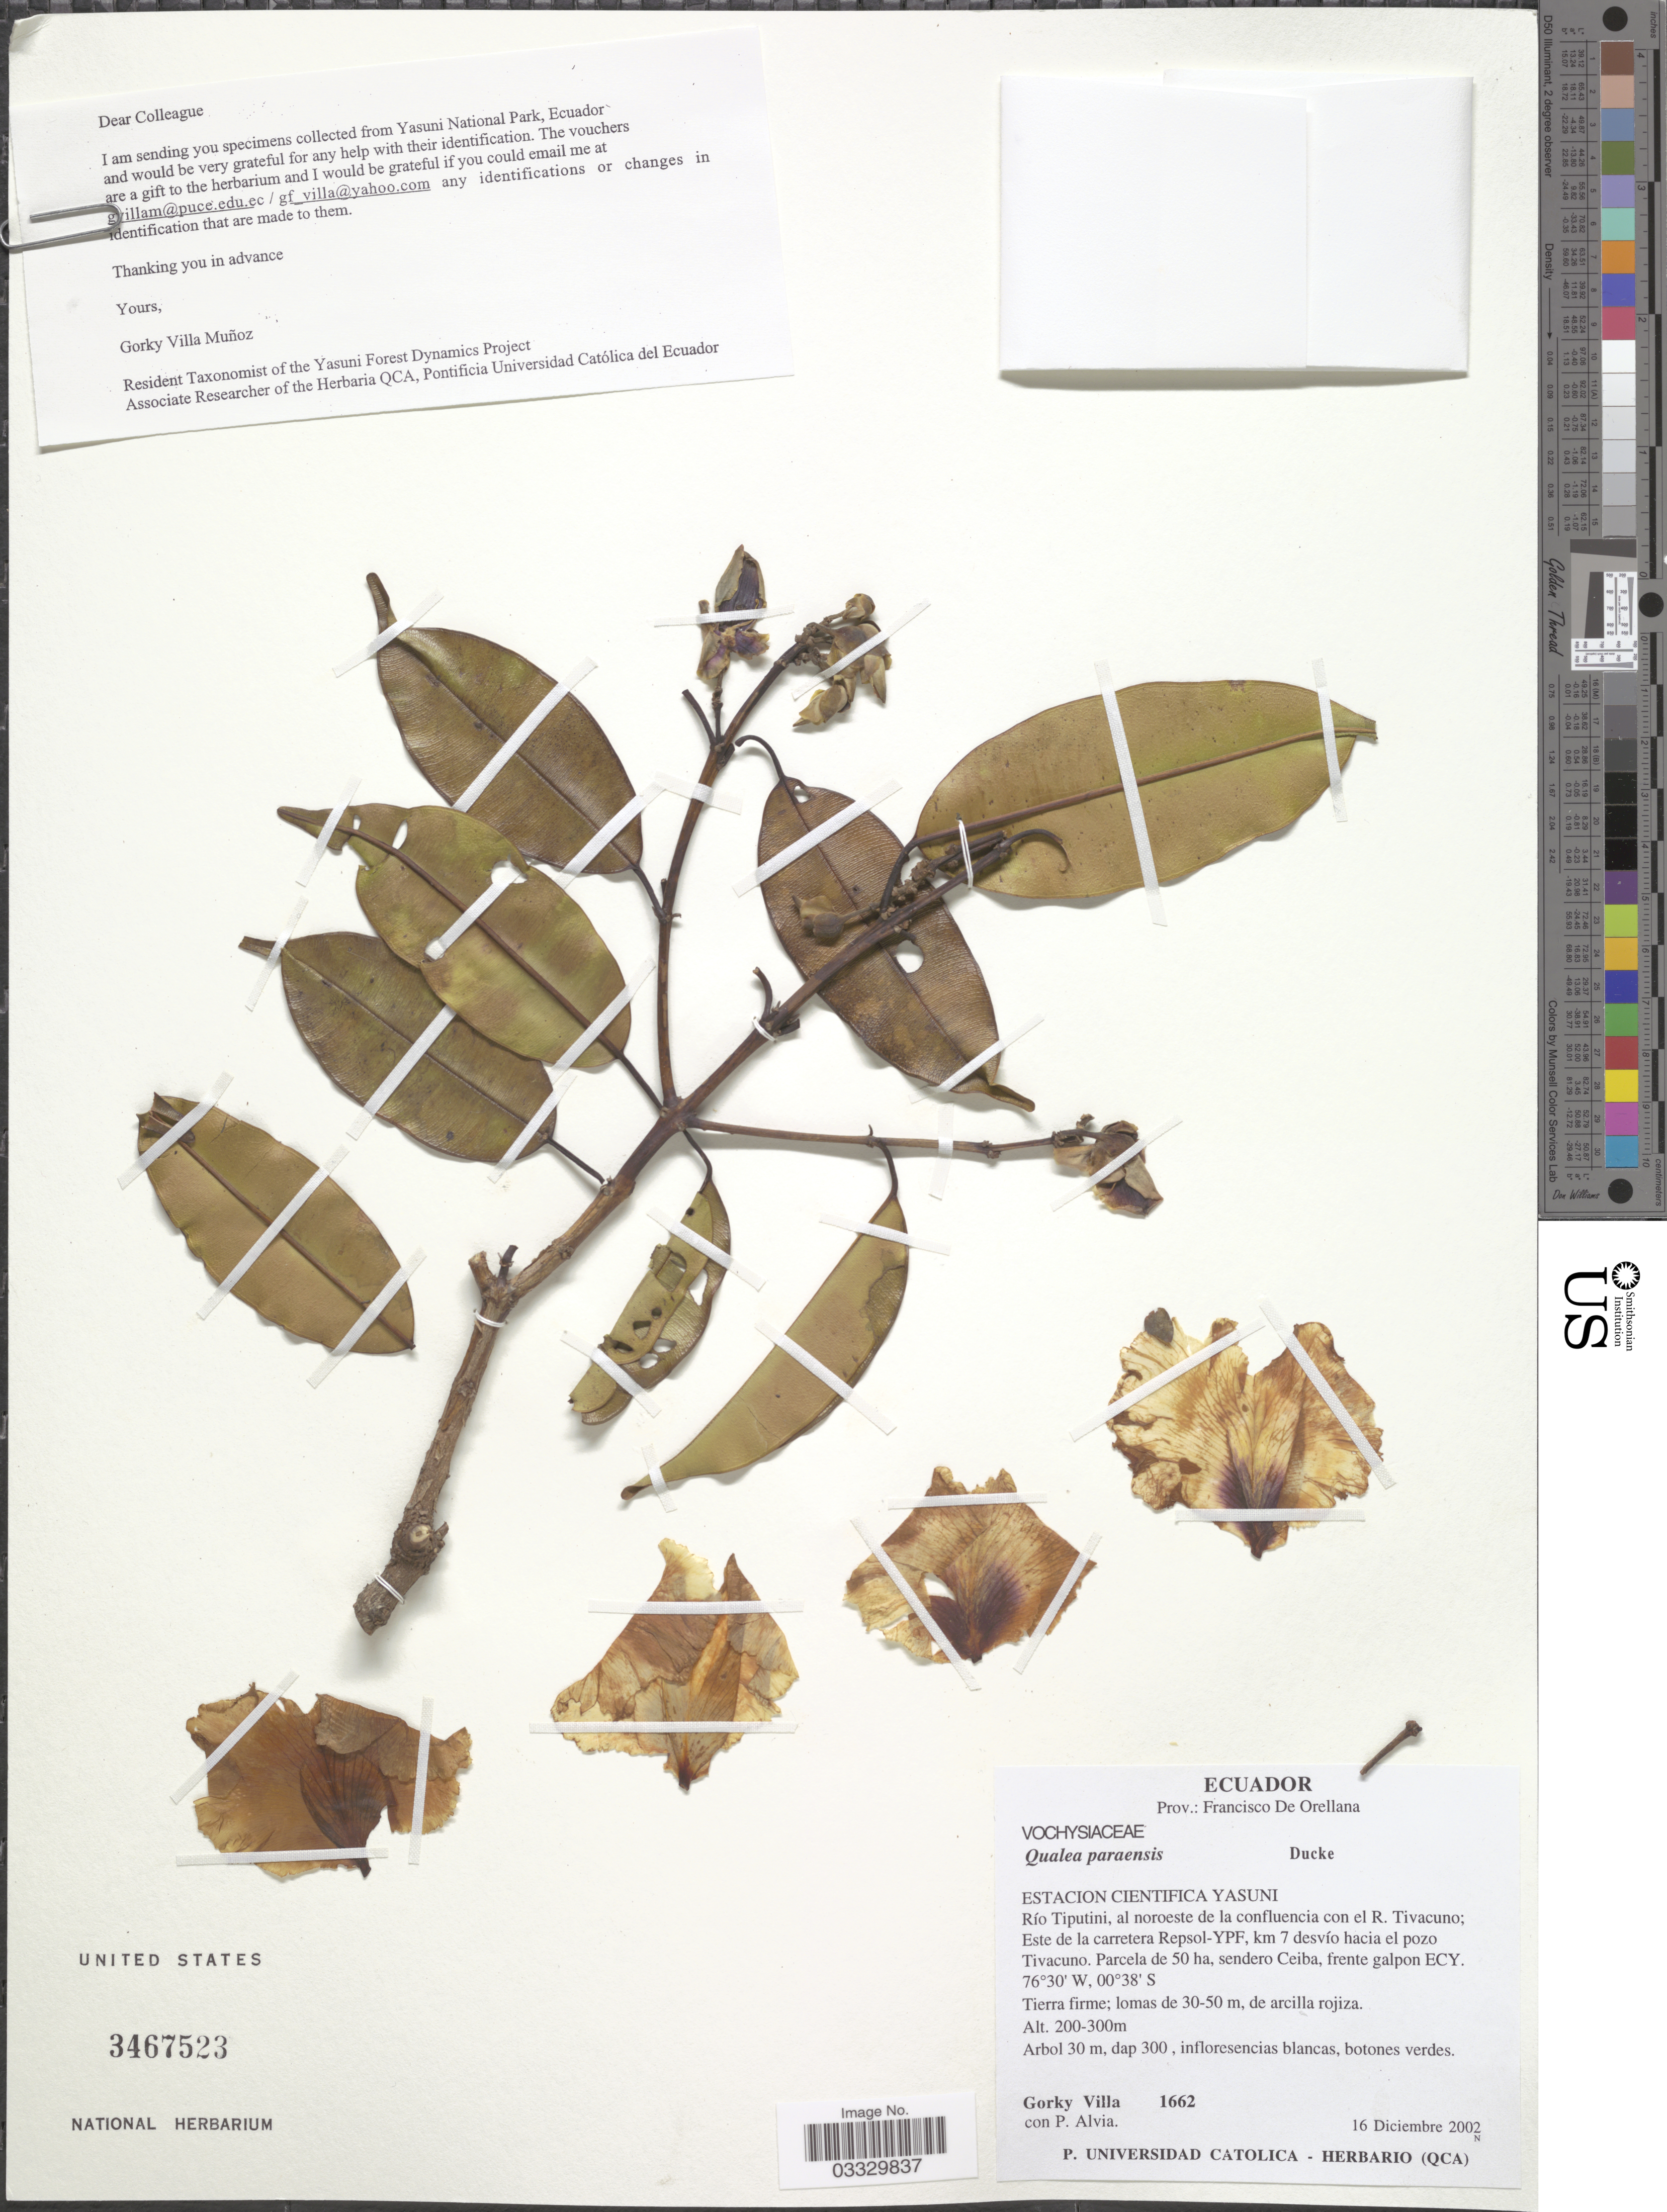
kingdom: Plantae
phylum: Tracheophyta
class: Magnoliopsida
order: Myrtales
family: Vochysiaceae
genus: Qualea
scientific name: Qualea paraensis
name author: Ducke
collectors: G. Villa & P. Alvia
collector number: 1662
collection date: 2002-12-16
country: Ecuador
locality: Prov.: Francisco de Orellana. Estacion Cientifica Yasuni. Río Tiputini, al noroeste de la confluencia con el R. Tivacuno; Este de la carretera Repsol-YPF, km 7 desvío hacia el pozo Tivacuno. Parcela de 50 ha, sendero Ceiba, frente galpon ECY.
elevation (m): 200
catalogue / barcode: US 3467523